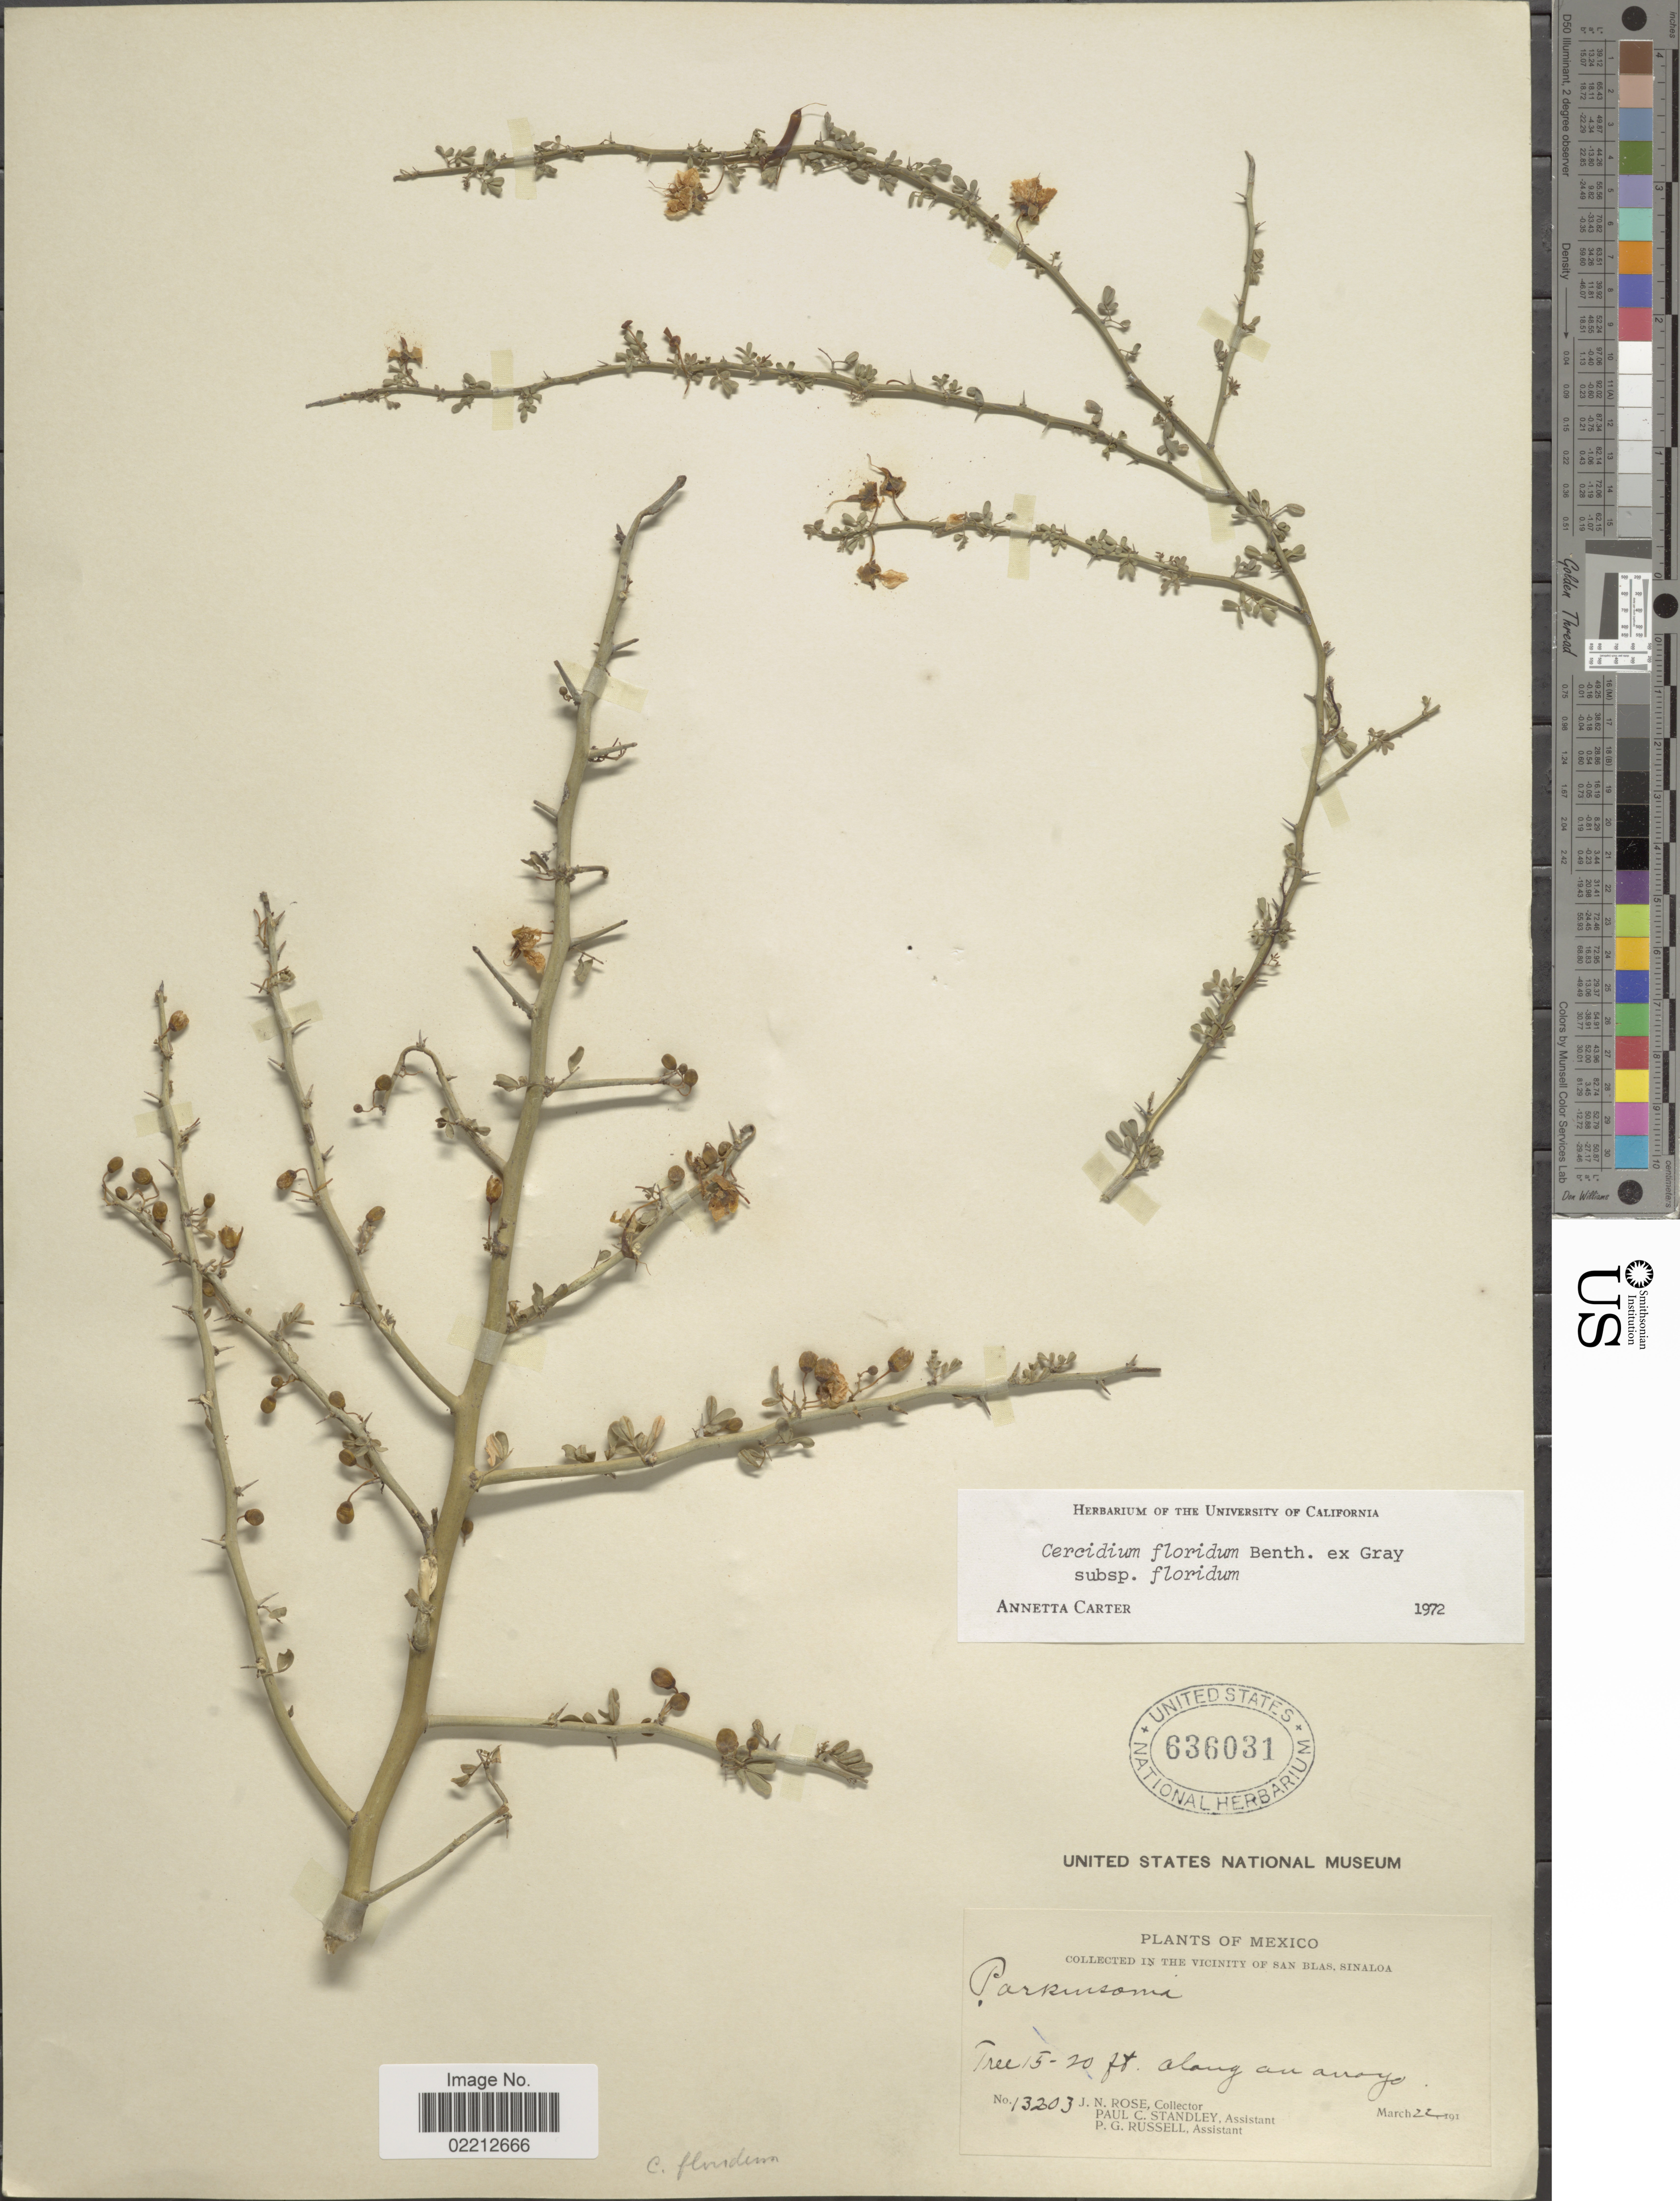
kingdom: Plantae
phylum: Tracheophyta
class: Magnoliopsida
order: Fabales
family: Fabaceae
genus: Parkinsonia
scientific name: Parkinsonia florida subsp. florida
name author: (Benth. ex A. Gray) S. Watson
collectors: J. N. Rose, P. C. Standley & P. G. Russell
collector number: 13203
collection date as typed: Transcribed d/m/y: 22/3/191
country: Mexico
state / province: Sinaloa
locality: Vicinity of San Blas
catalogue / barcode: US 636031